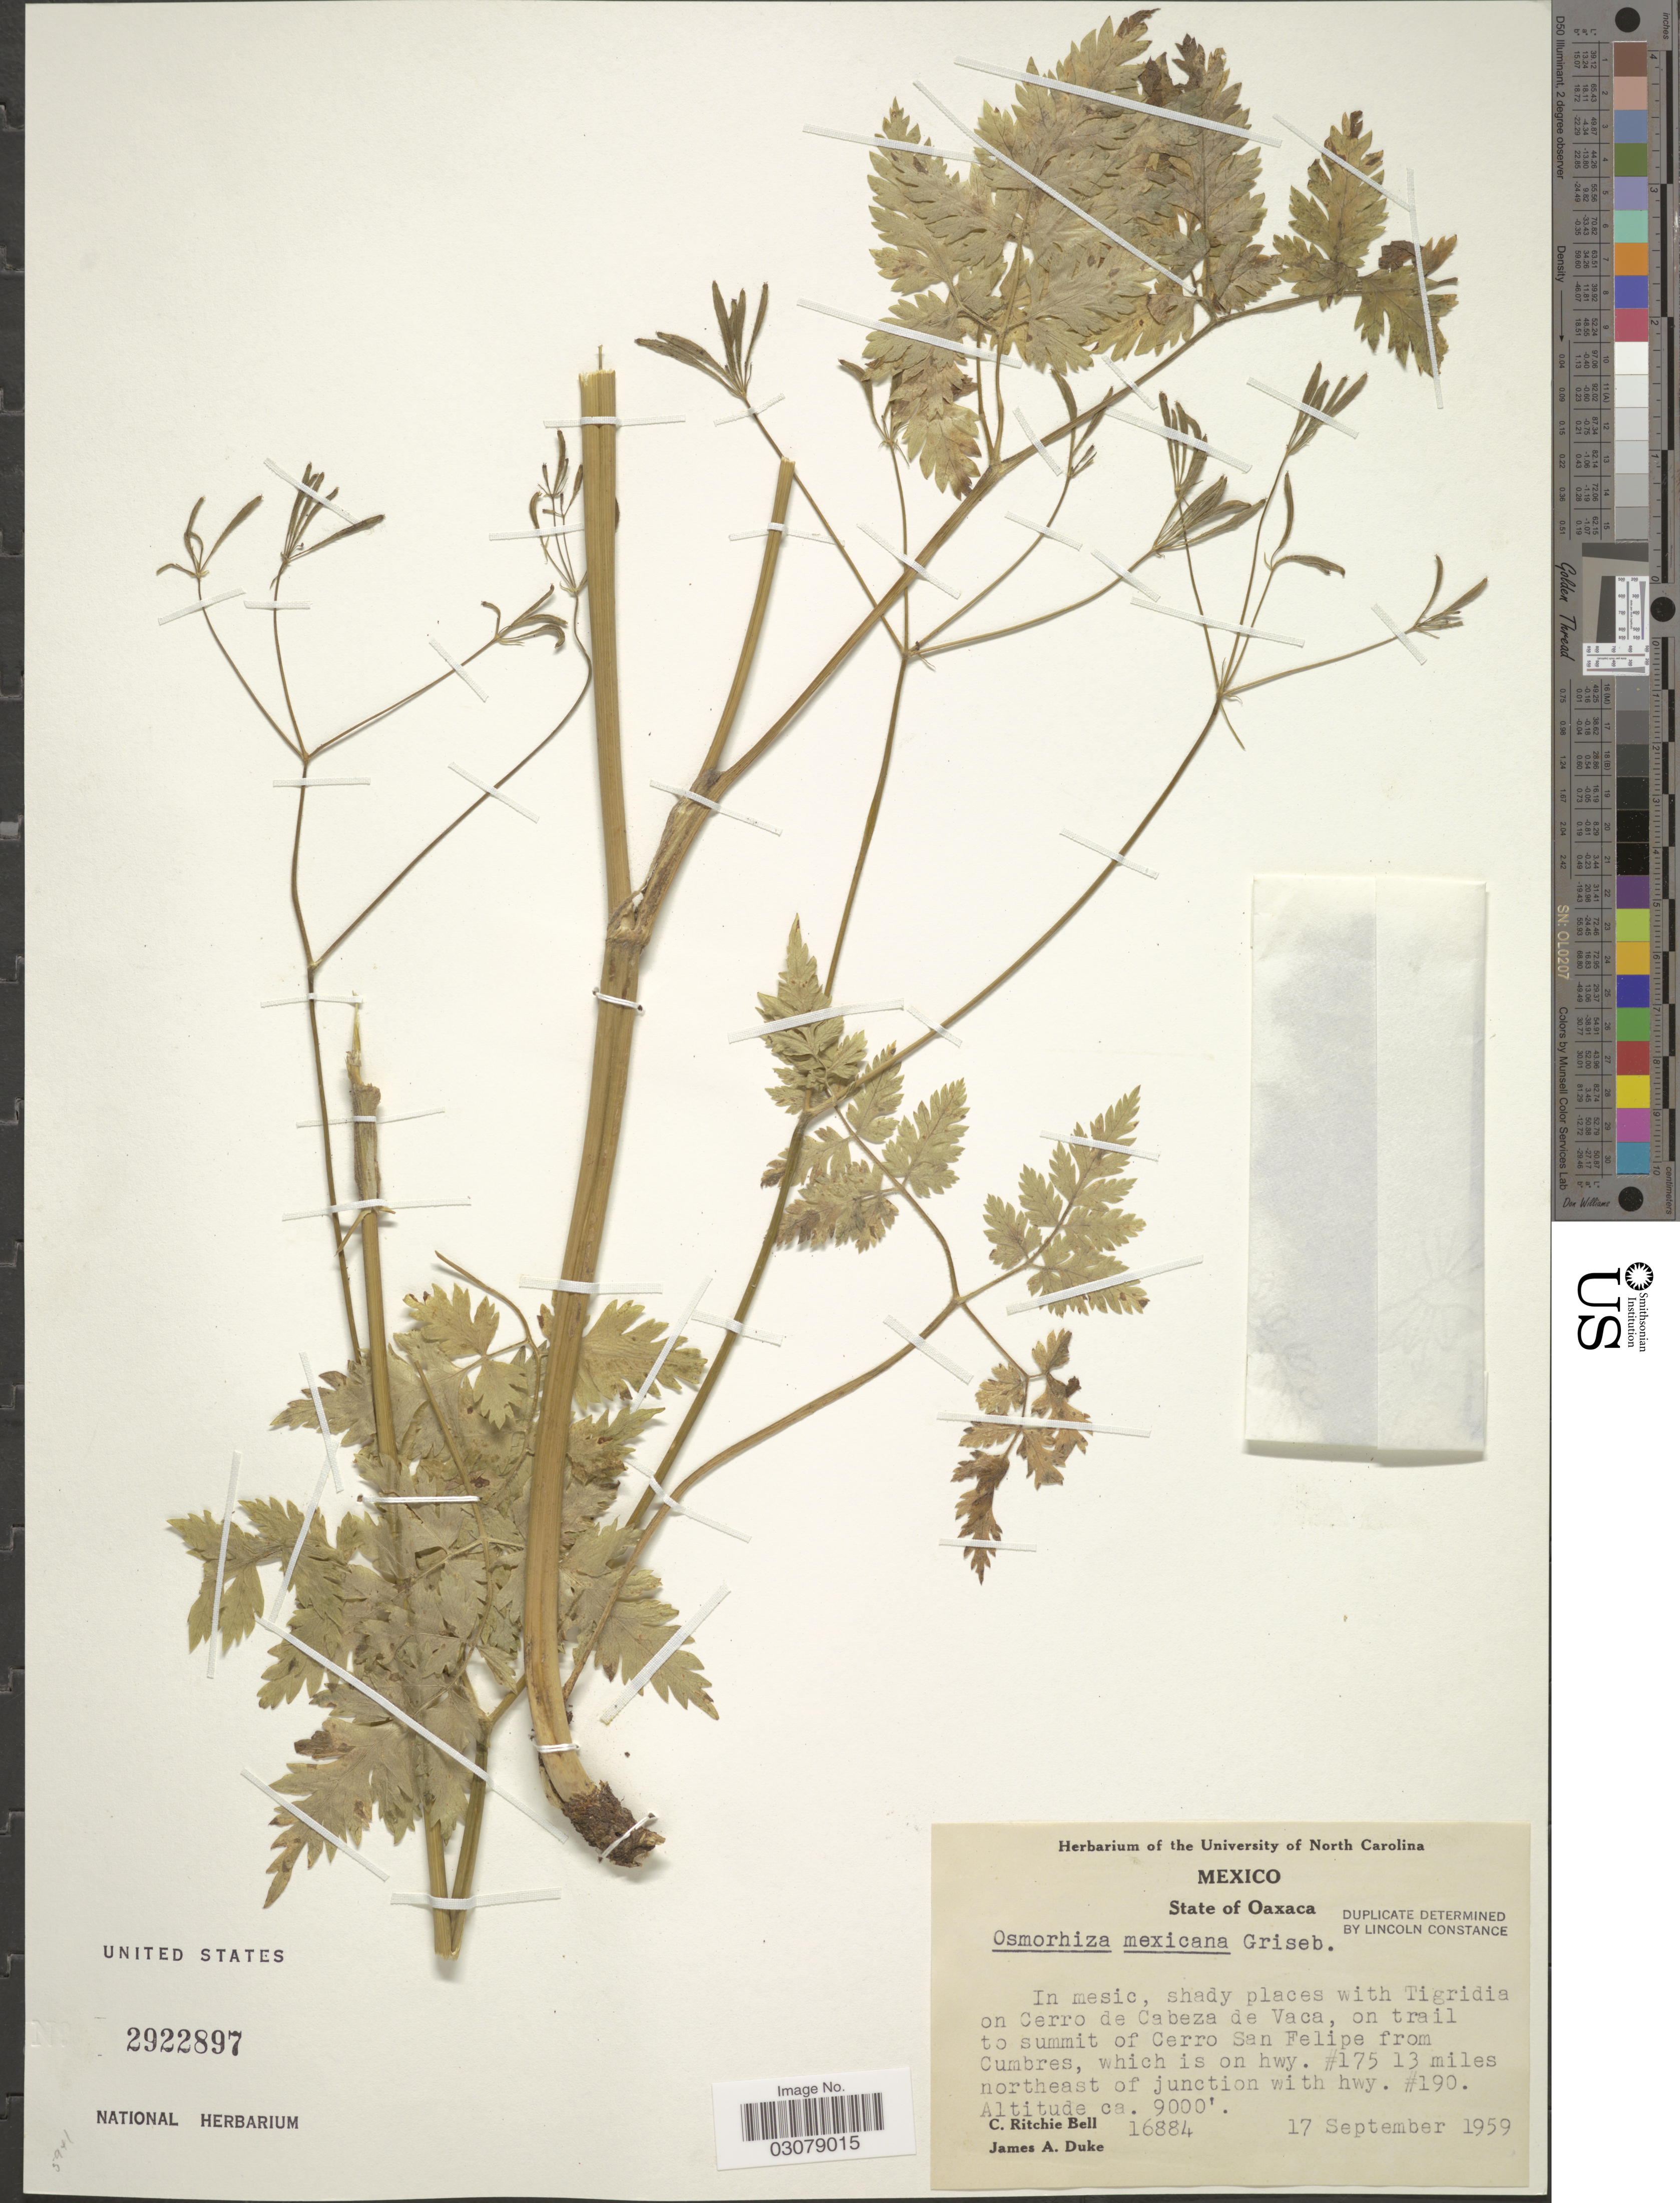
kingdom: Plantae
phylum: Tracheophyta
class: Magnoliopsida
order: Apiales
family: Apiaceae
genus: Osmorhiza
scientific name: Osmorhiza mexicana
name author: Griseb.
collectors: C. R. Bell & J. A. Duke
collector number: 16884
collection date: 1959-09-17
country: Mexico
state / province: Oaxaca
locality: In mesic, shady places with Tigridia on Cerro de Cabeza de Vaca, on trail to summit of Cerro San Felipe from Cumbre, which is on hwy. #175, 13 miles northeast of junction with hwy. #190.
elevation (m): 2743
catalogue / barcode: US 2922897